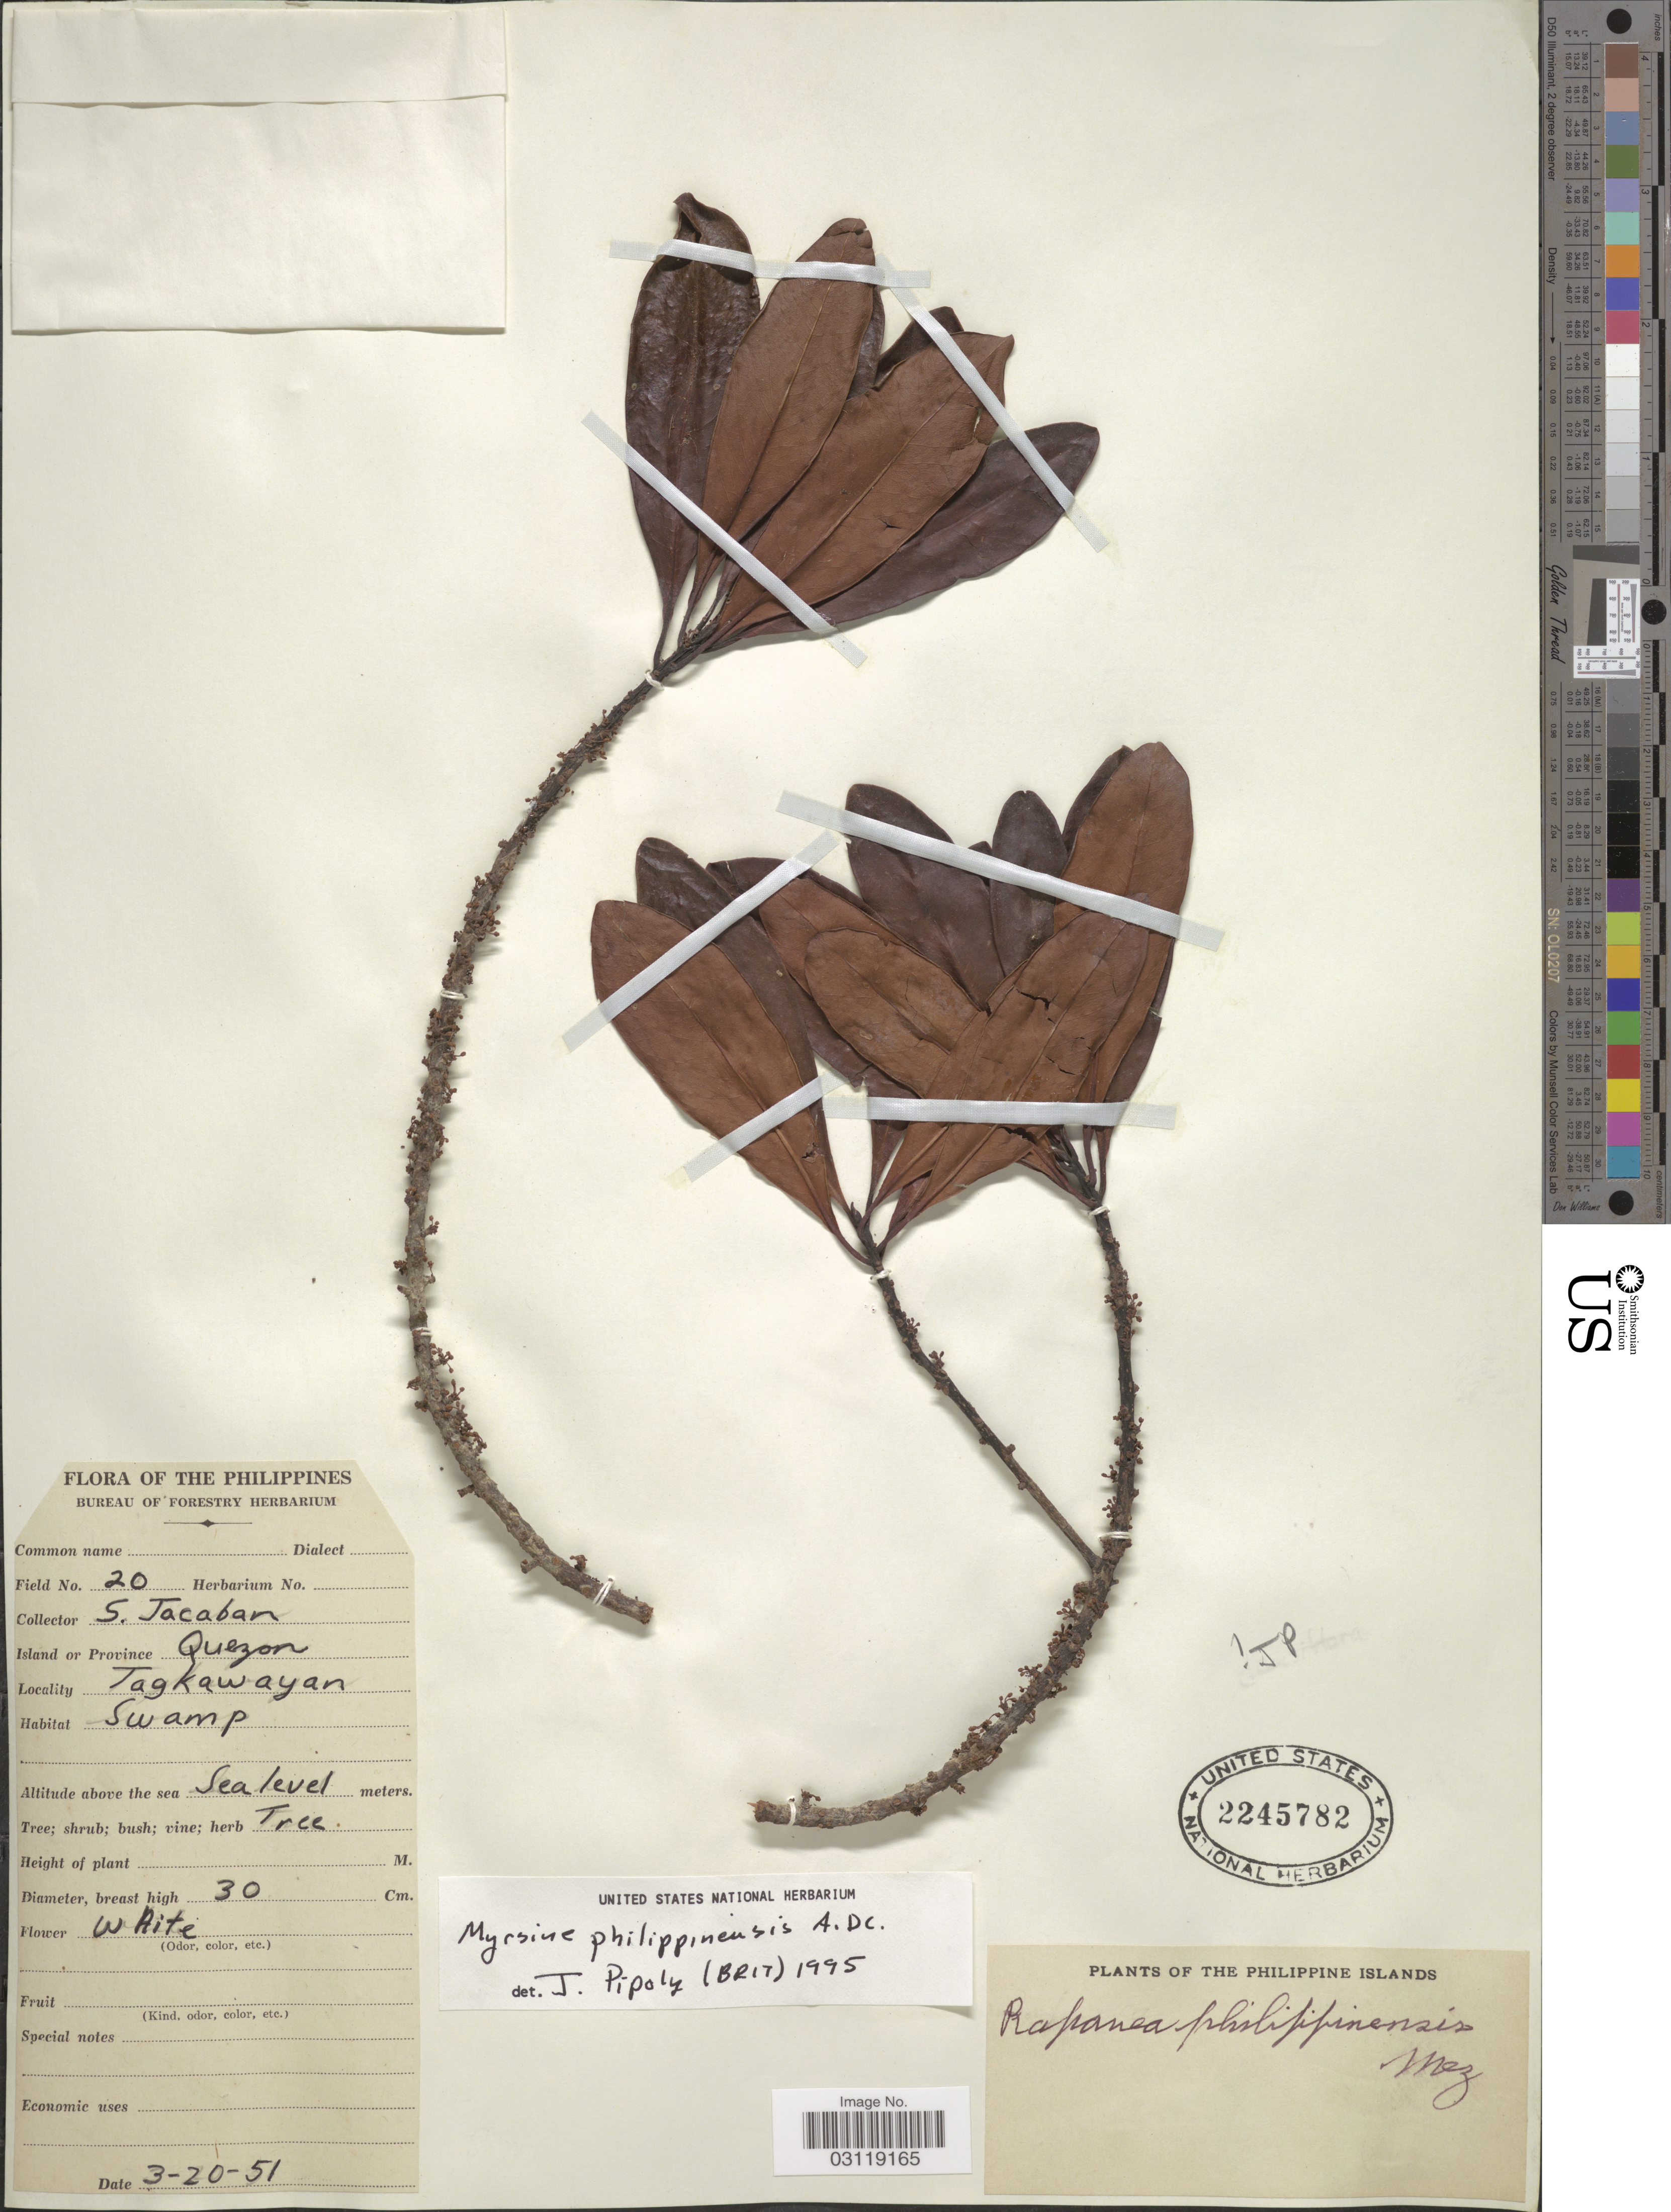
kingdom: Plantae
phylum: Tracheophyta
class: Magnoliopsida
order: Ericales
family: Primulaceae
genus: Rapanea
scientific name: Rapanea philippinensis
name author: (A. DC.) Mez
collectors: S. Jacaban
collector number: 20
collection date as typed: Transcribed d/m/y: 20/3/51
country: Philippines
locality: Island or Province Quezon. Tagawayan. The Philippine Islands.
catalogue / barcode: US 2245782